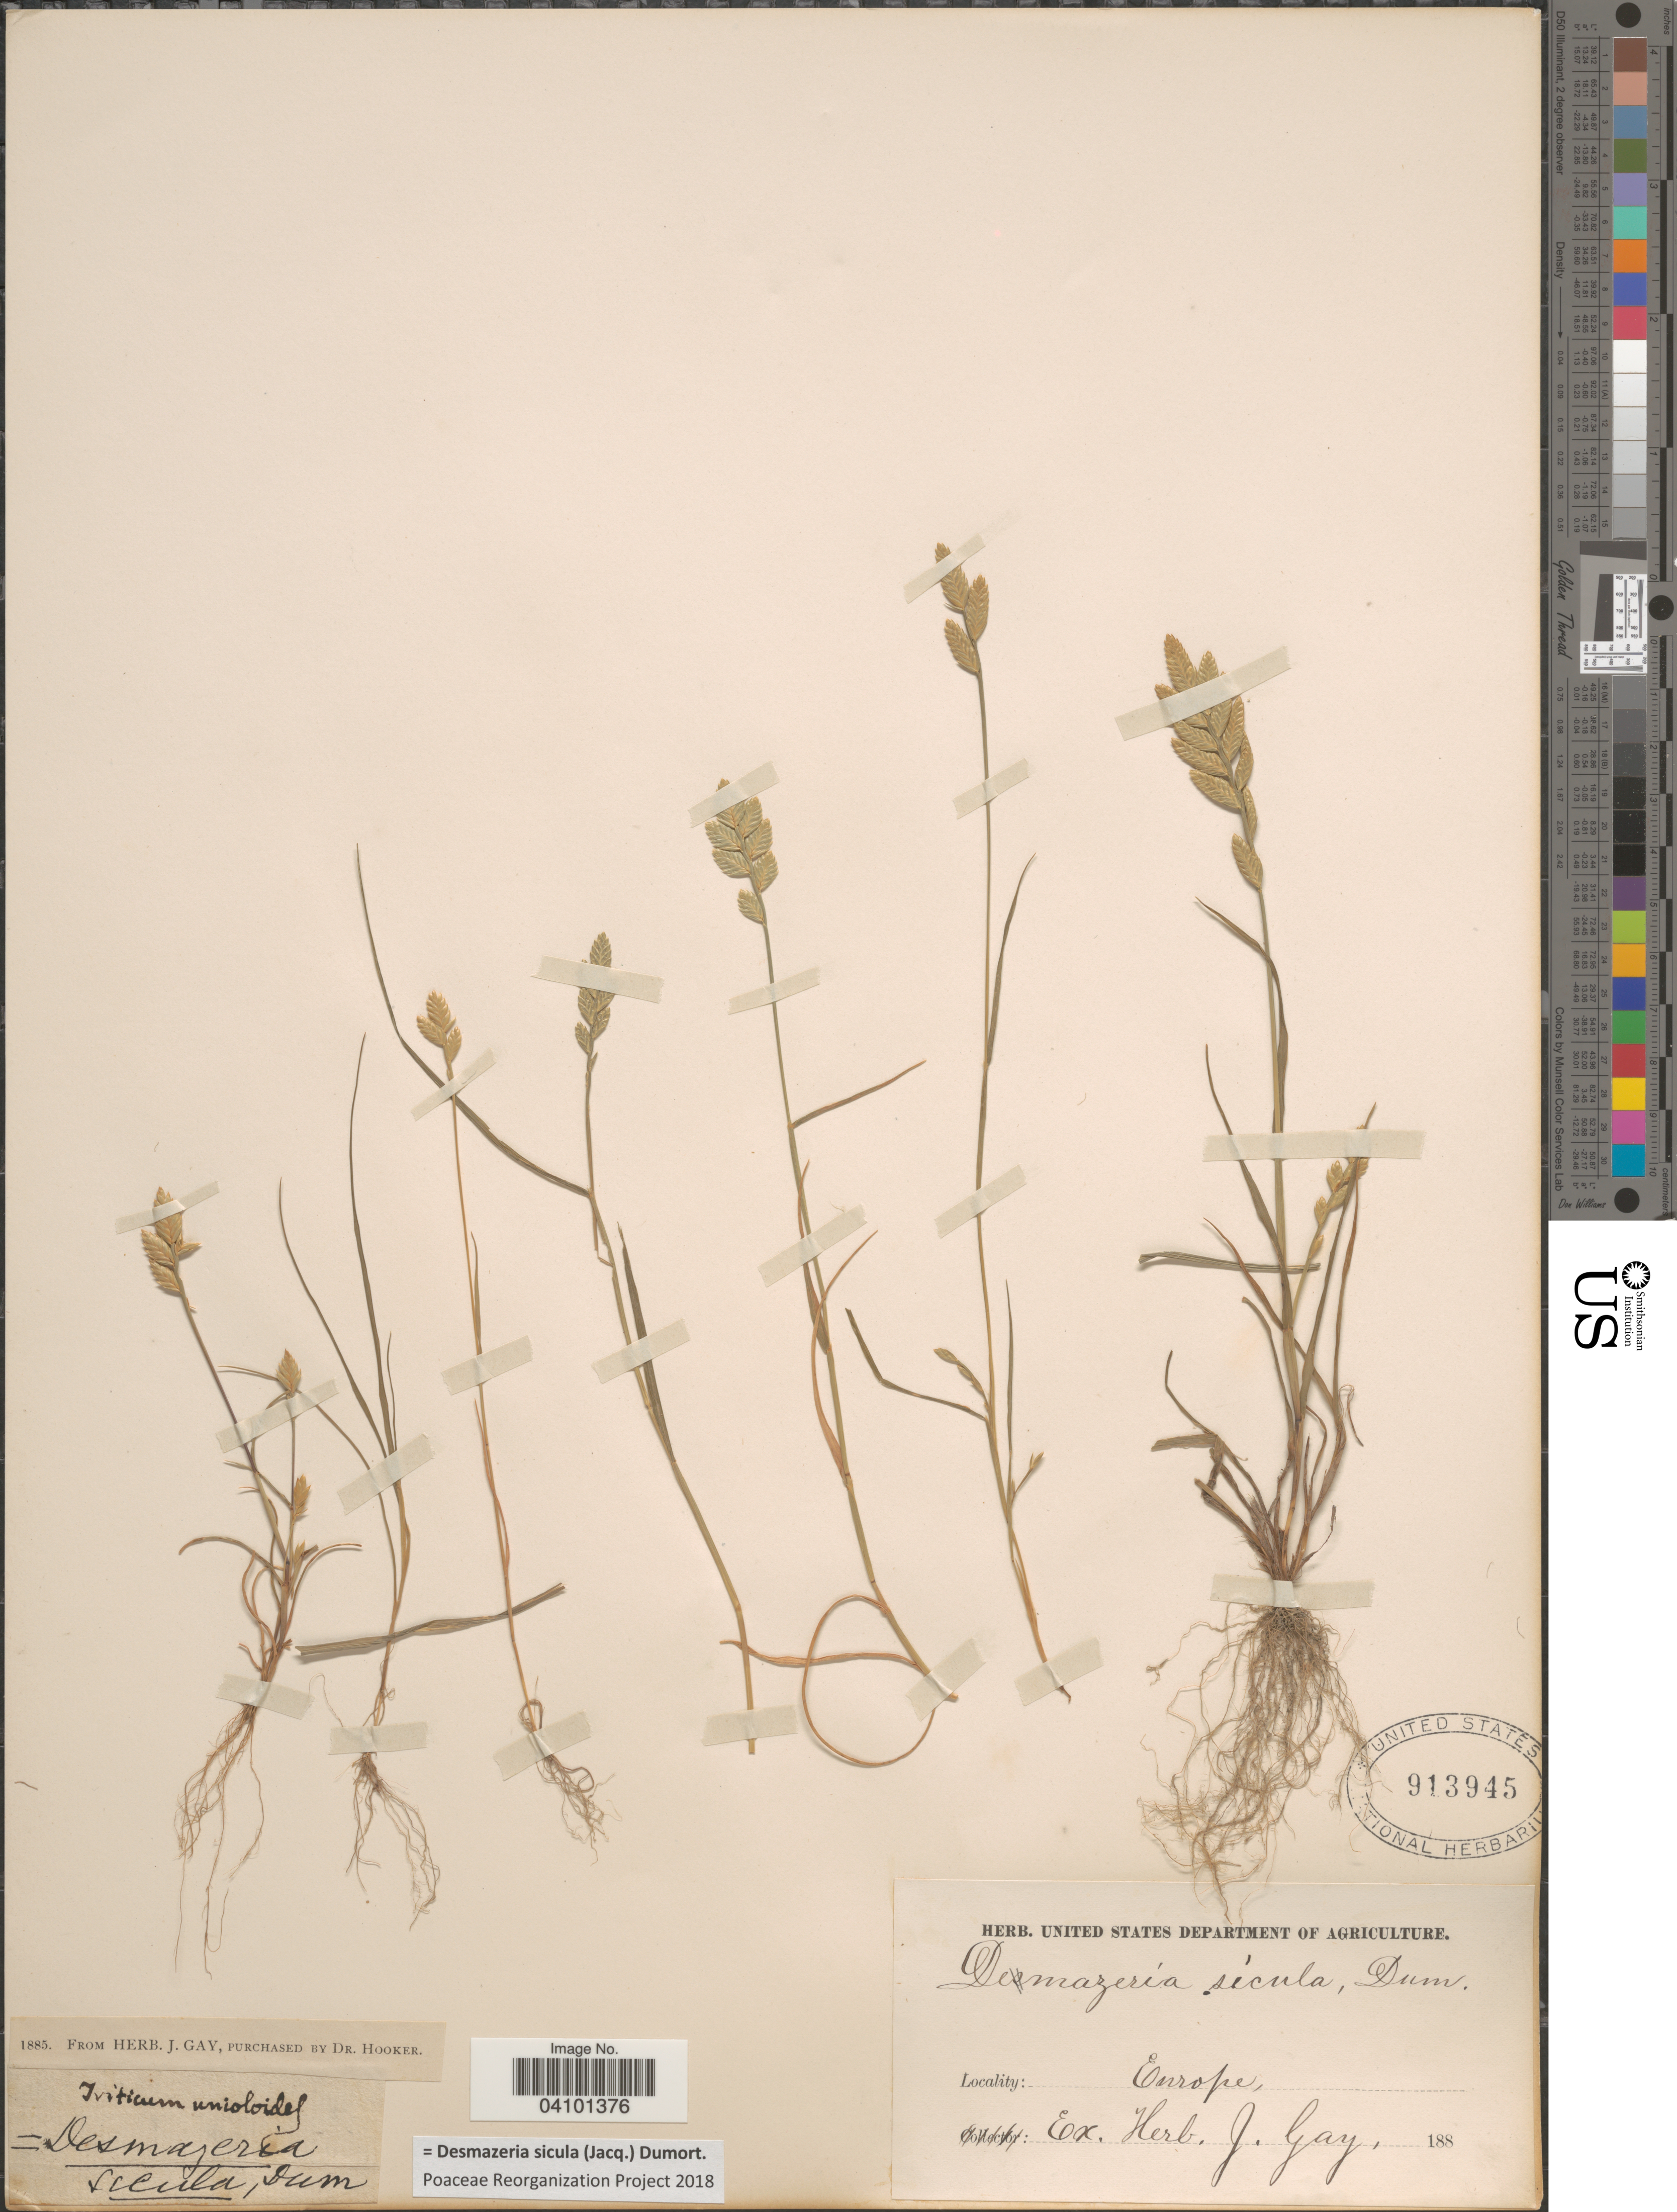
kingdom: Plantae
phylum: Tracheophyta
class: Liliopsida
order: Poales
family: Poaceae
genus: Desmazeria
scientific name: Desmazeria sicula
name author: (Jacq.) Dumort.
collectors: ex herb. J. Gay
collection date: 1885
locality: Europe.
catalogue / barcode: US 913945